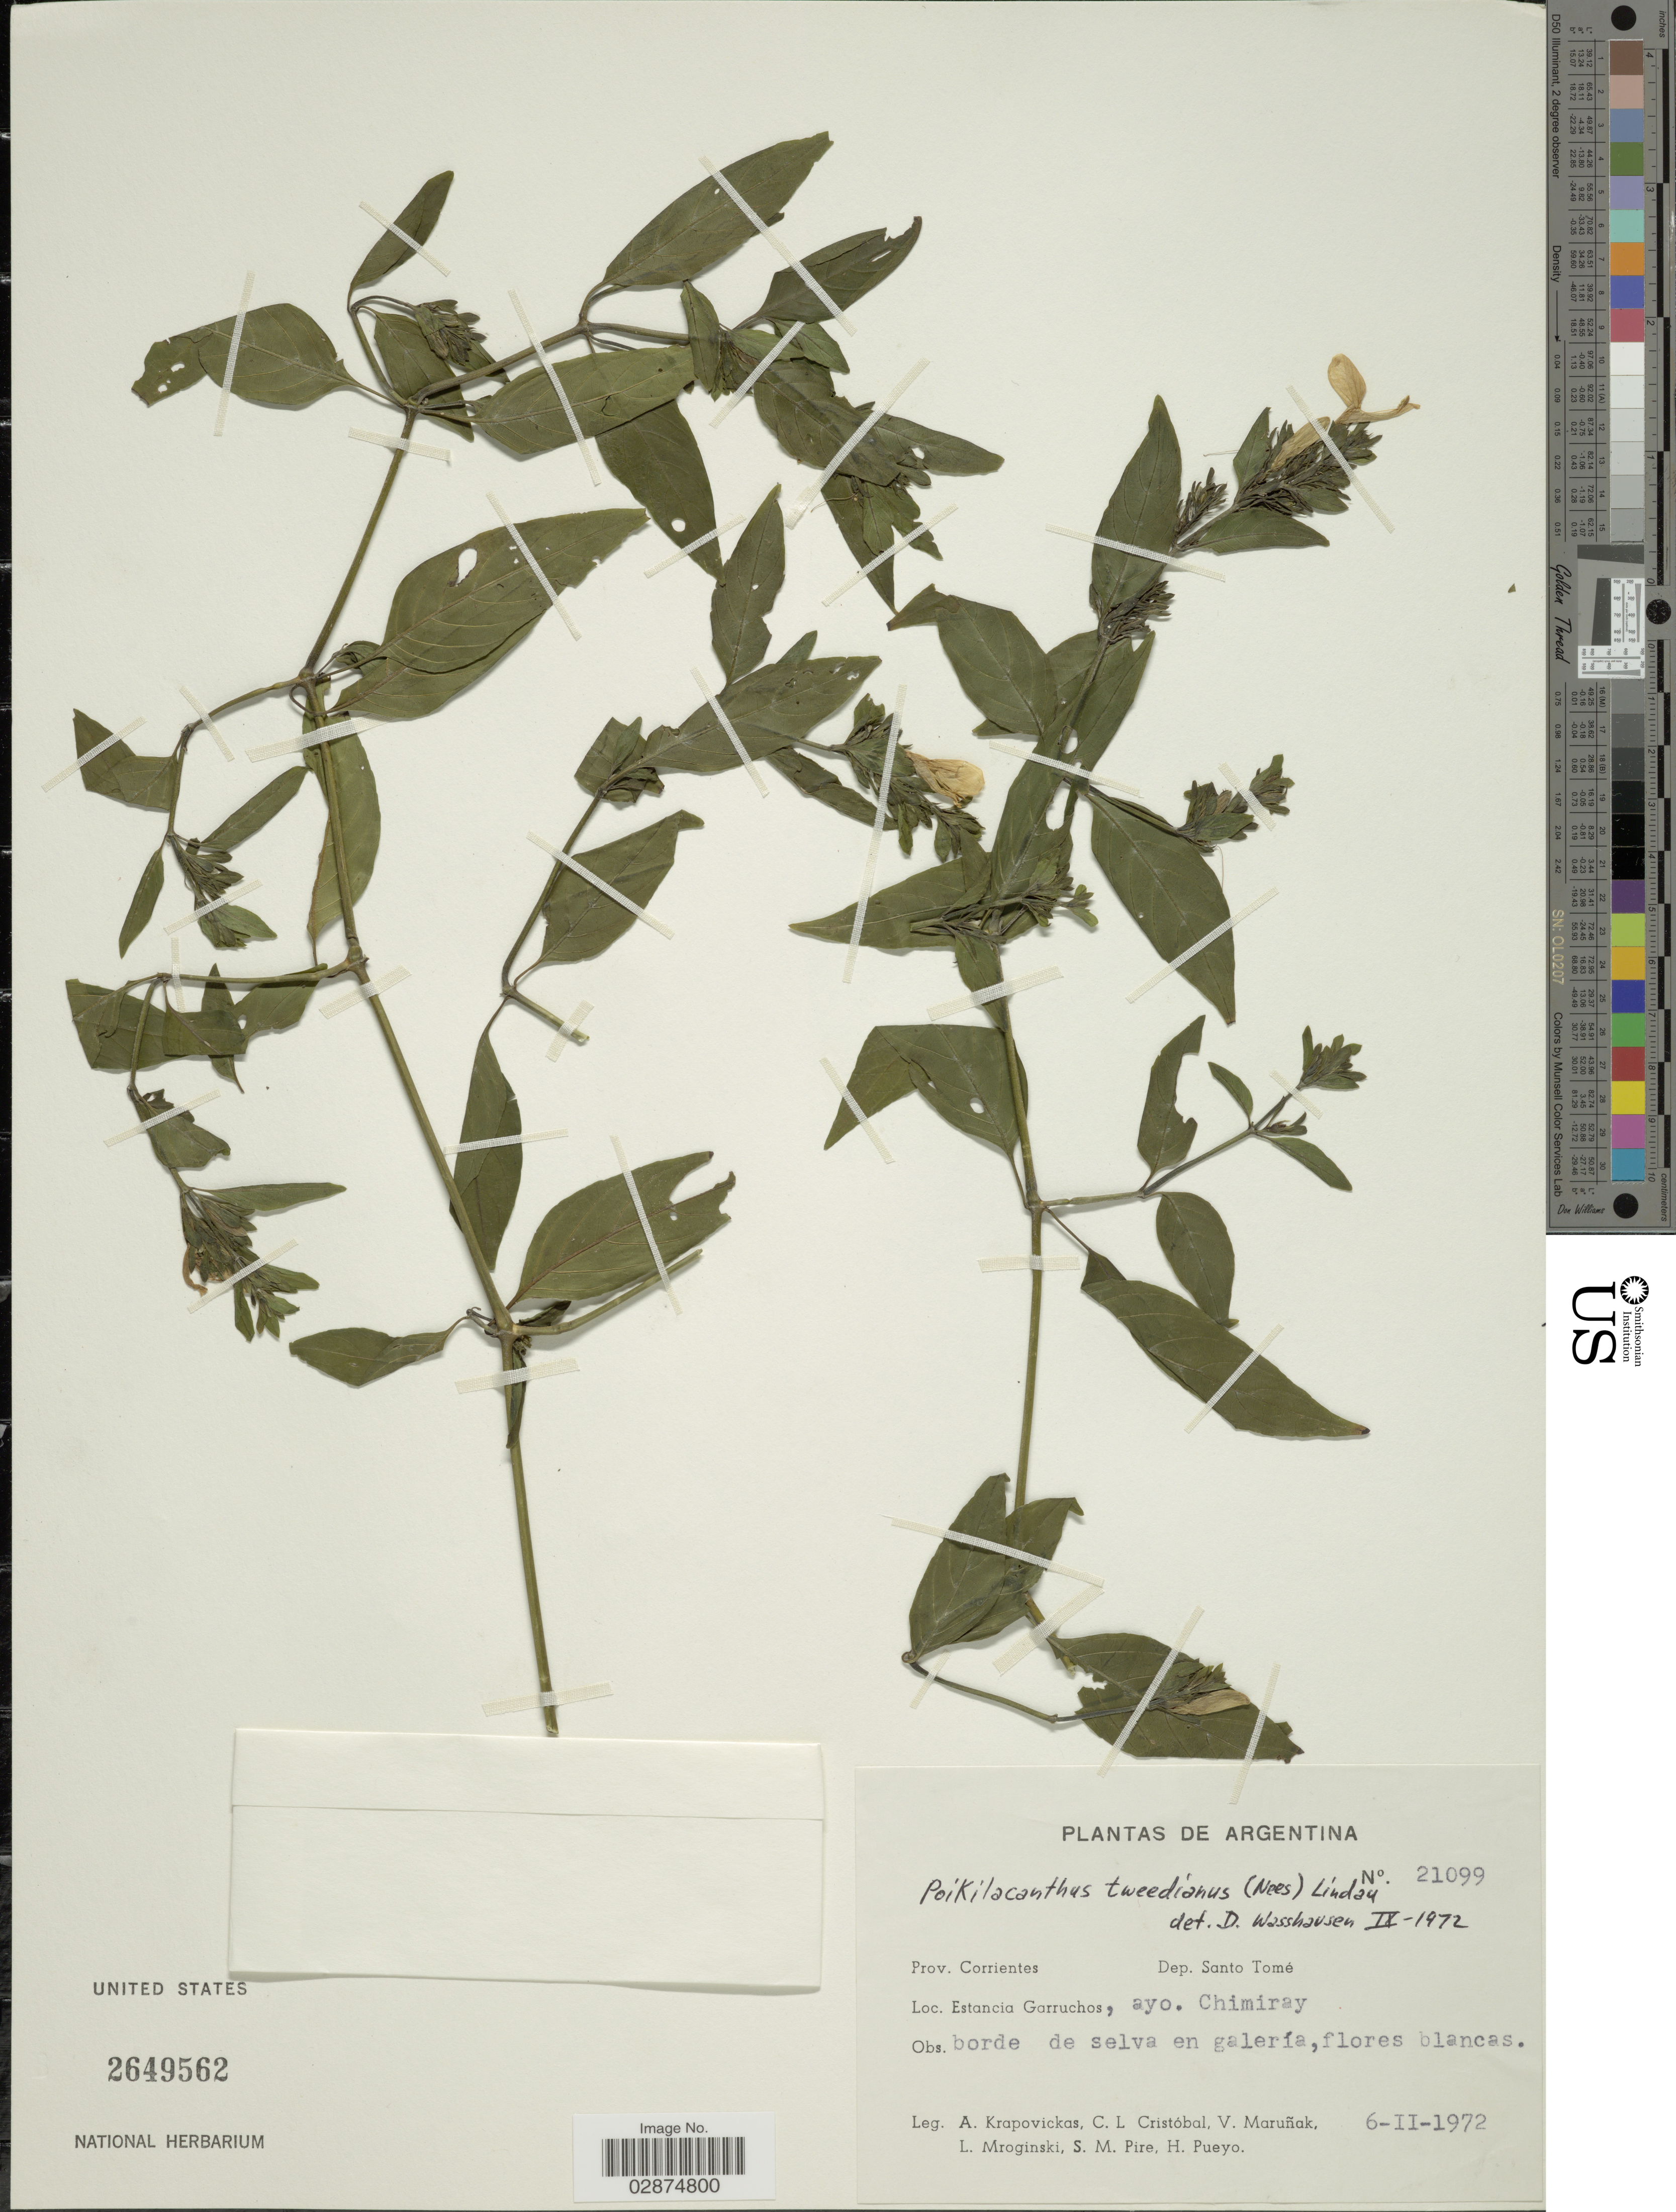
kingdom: Plantae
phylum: Tracheophyta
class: Magnoliopsida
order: Lamiales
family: Acanthaceae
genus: Poikilacanthus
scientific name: Poikilacanthus glandulosus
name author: (Nees) Ariza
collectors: A. Krapovickas, C. L. Cristóbal, V. Maruñak, L. Mroginski & et al.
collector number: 21099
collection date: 1972-02-06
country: Argentina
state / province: Corrientes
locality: Dep. Santo Tomé. Estancia Garruchos, ayo. Chimiray.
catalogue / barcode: US 2649562